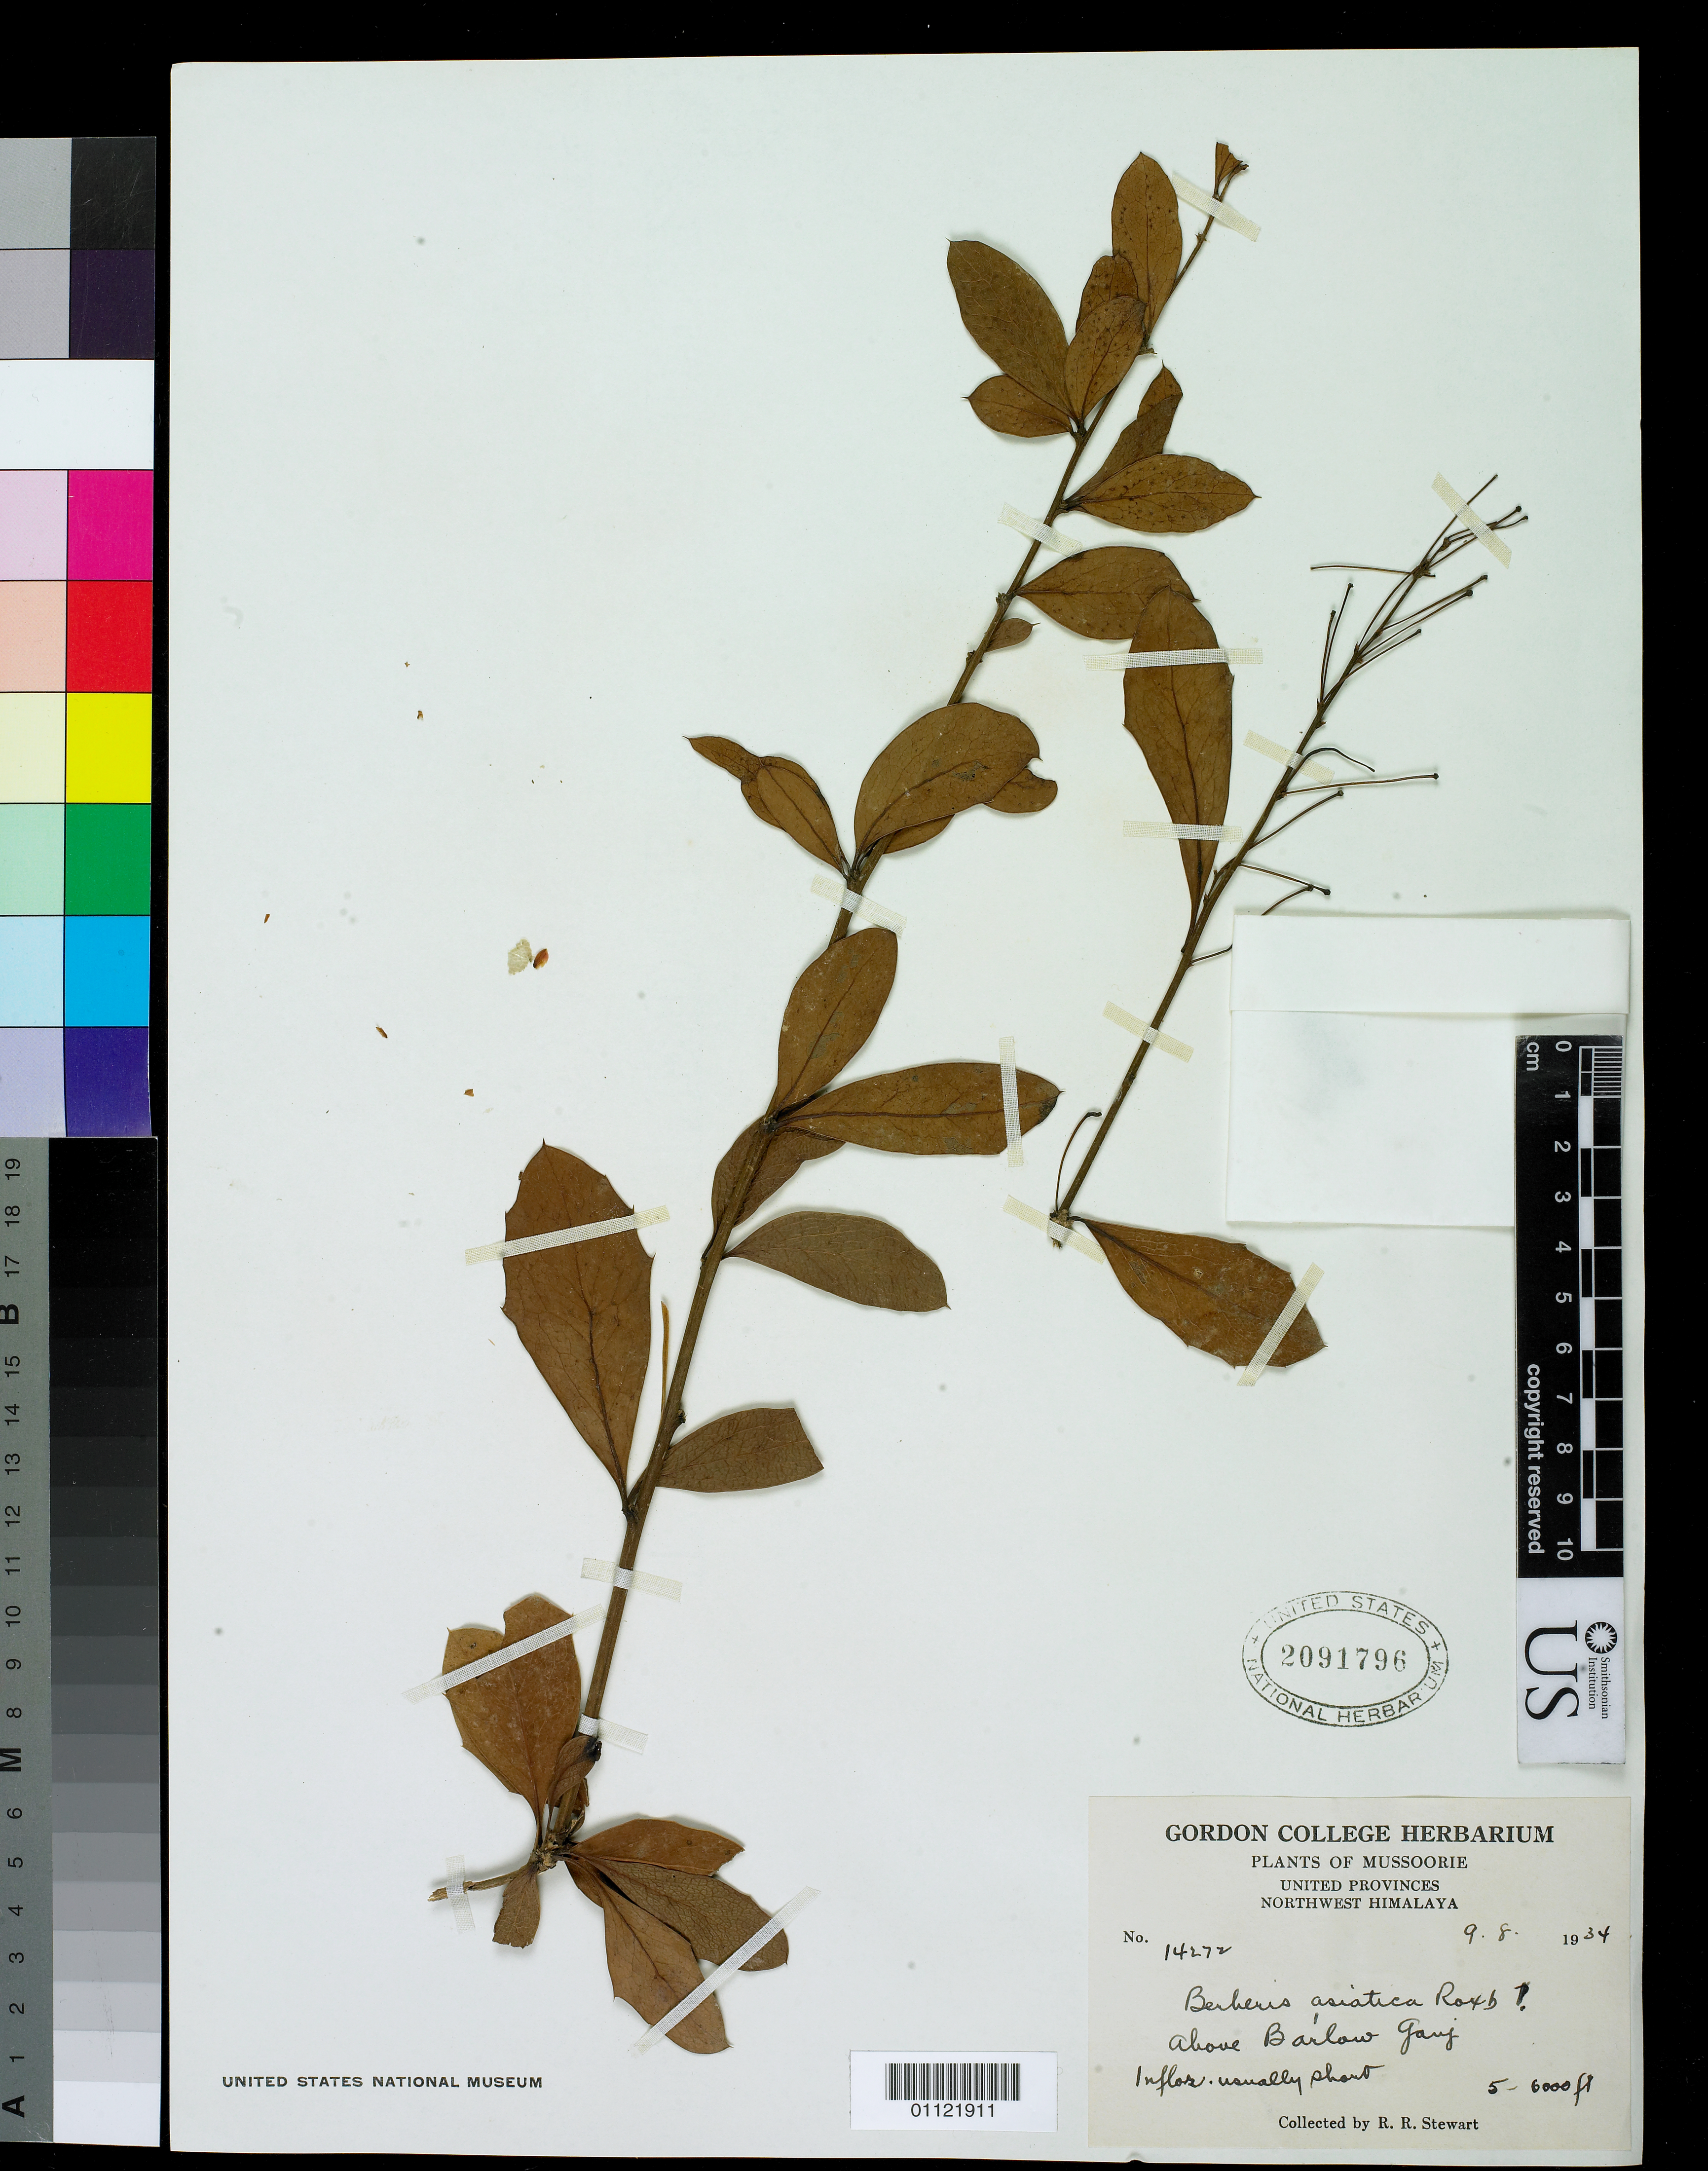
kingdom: Plantae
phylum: Tracheophyta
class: Magnoliopsida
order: Ranunculales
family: Berberidaceae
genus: Berberis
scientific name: Berberis asiatica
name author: Roxb. ex DC.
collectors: R. R. Stewart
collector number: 14272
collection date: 1934-08-09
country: India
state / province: Uttarakhand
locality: Mussourie, Northwest Himalaya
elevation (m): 1524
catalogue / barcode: US 2091796